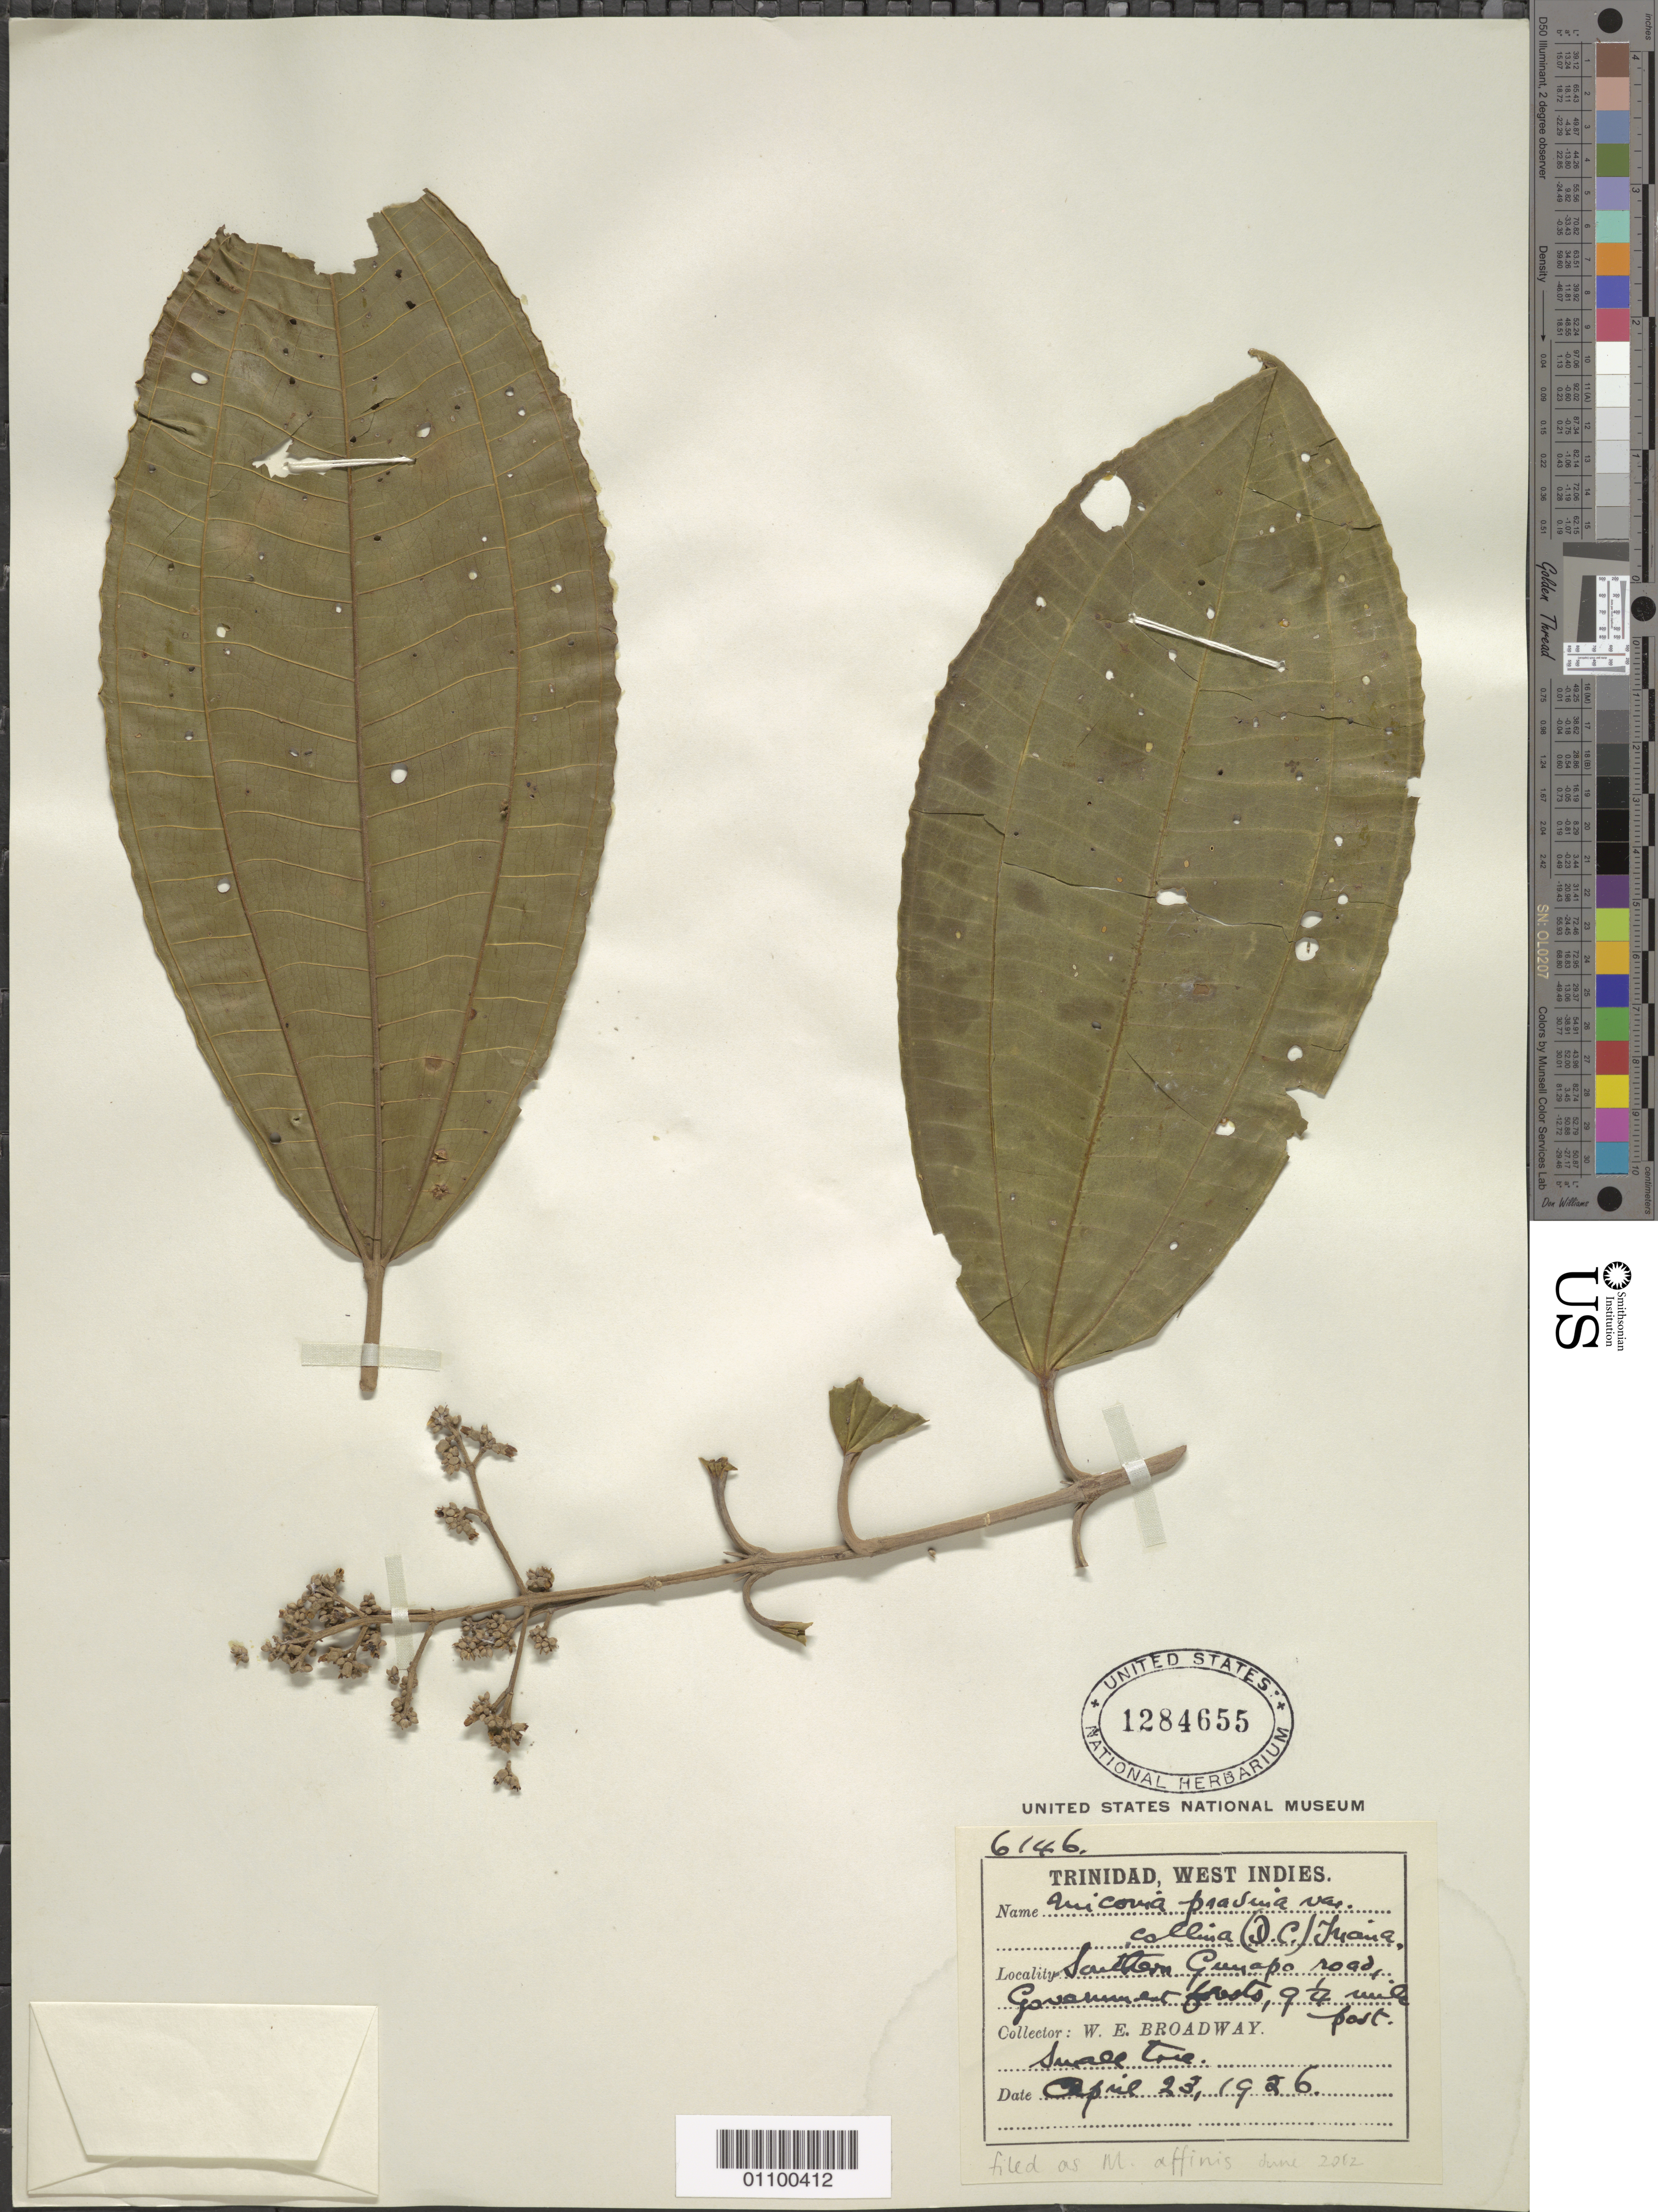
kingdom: Plantae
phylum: Tracheophyta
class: Magnoliopsida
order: Myrtales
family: Melastomataceae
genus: Miconia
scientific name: Miconia affinis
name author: DC.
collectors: W. E. Broadway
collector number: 6146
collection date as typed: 23 Apr 1926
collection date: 1926-04-23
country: Trinidad and Tobago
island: Trinidad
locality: S Gunapo road, Government forests, 9.25 mi post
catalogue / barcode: US 1284655